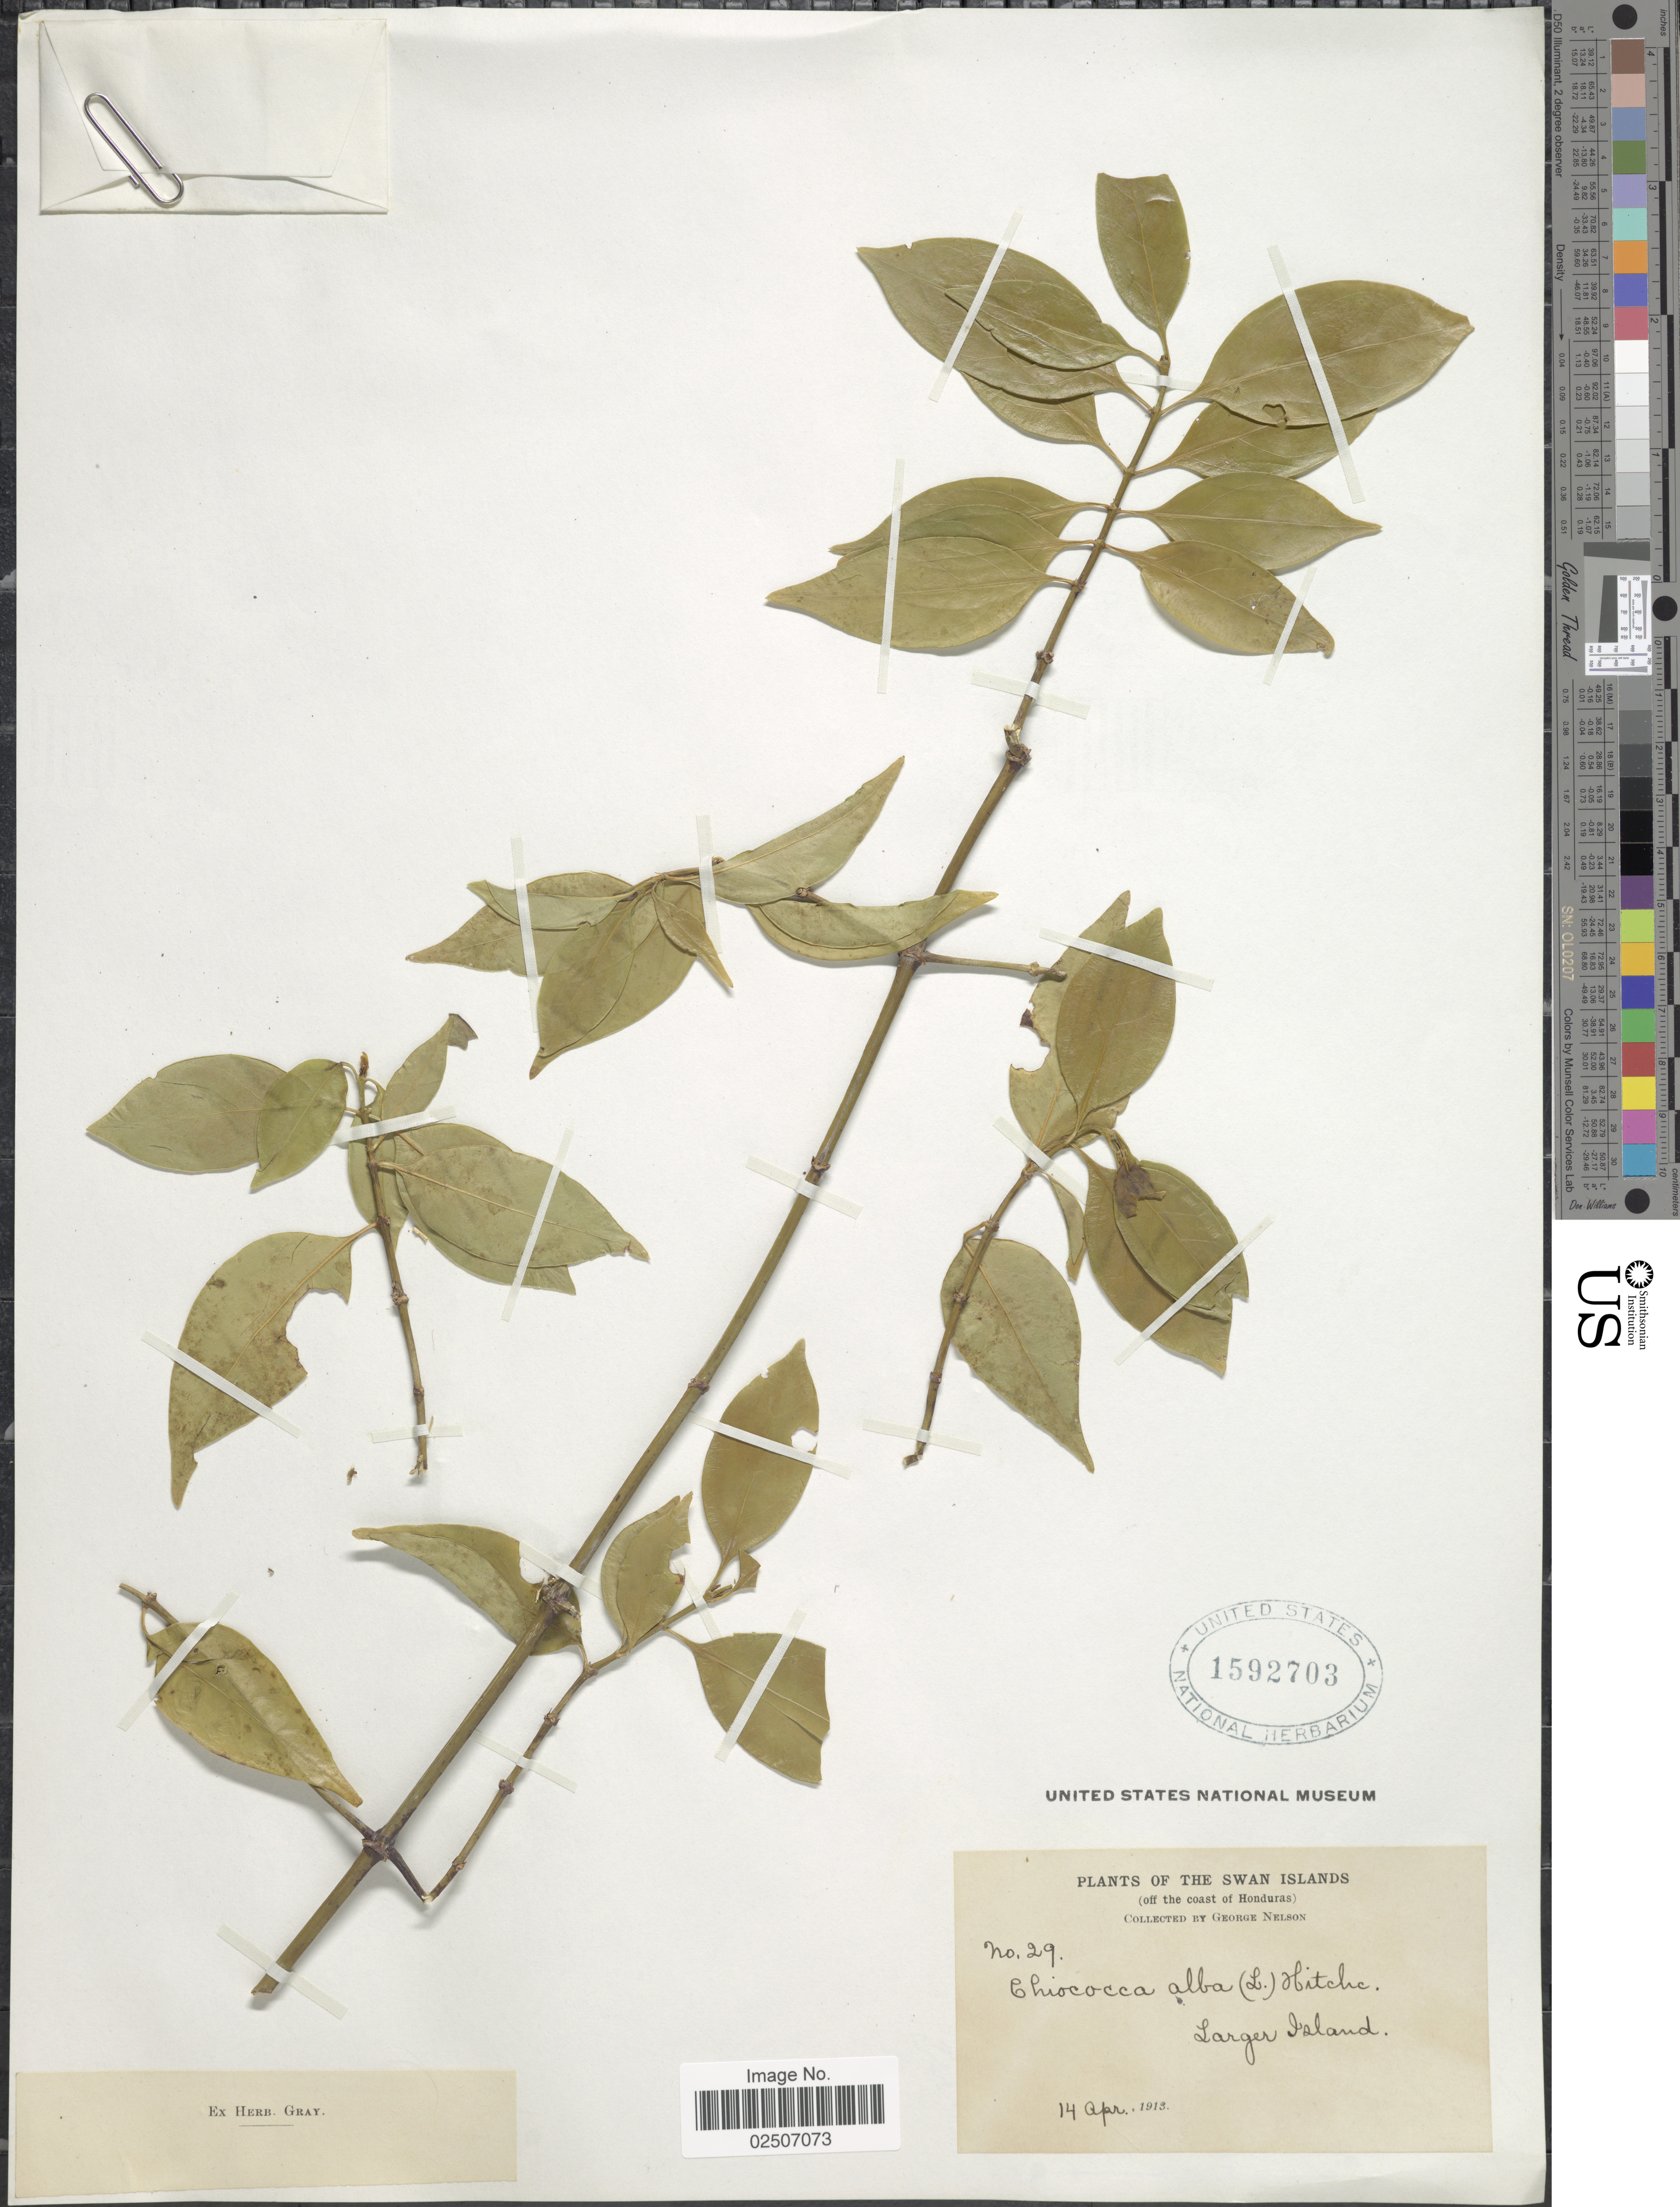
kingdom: Plantae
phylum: Tracheophyta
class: Magnoliopsida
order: Gentianales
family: Rubiaceae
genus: Chiococca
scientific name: Chiococca alba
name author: (L.) Hitchc.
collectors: G. Nelson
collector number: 29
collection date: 1913-04-14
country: Honduras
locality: The Swan Islands. (off the coast of Honduras). Larger Island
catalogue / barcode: US 1592703